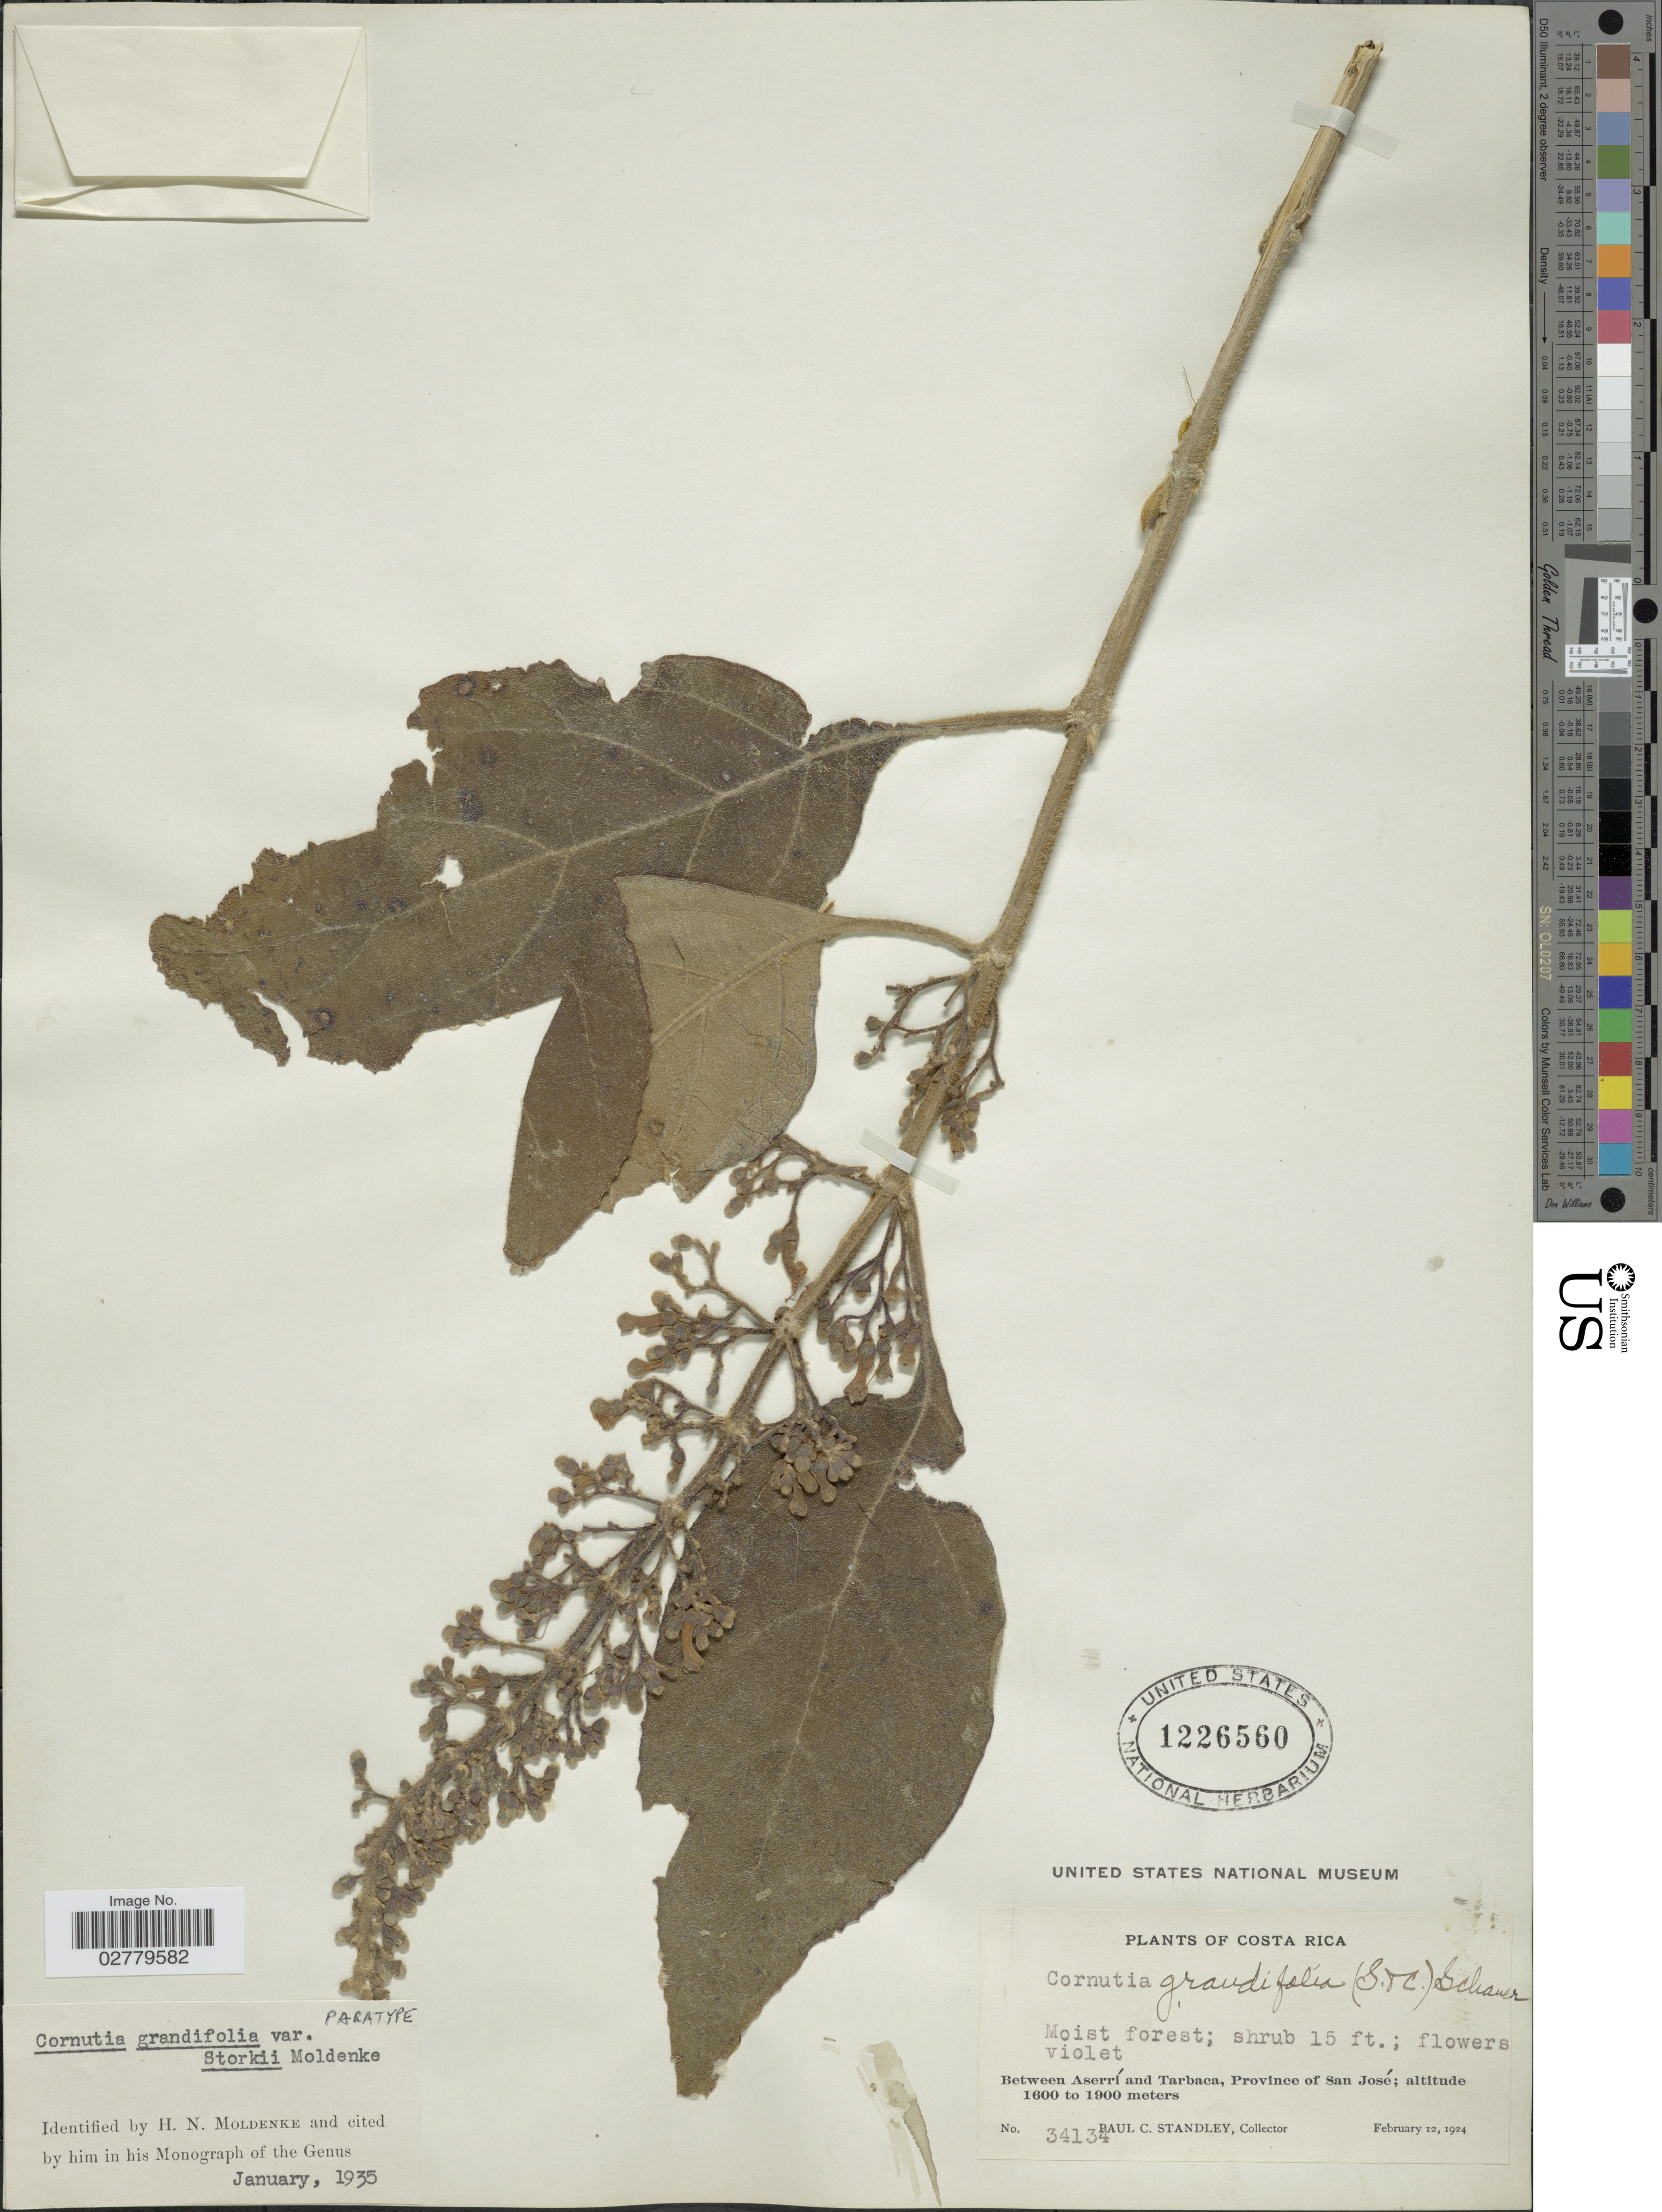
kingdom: Plantae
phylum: Tracheophyta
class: Magnoliopsida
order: Lamiales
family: Lamiaceae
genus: Cornutia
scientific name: Cornutia grandifolia var. storkii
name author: Moldenke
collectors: P. C. Standley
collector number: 34134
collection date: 1924-02-12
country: Costa Rica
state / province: San José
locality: Between Aserrí and Tarbaca, Province of San José.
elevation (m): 1600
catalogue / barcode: US 1226560